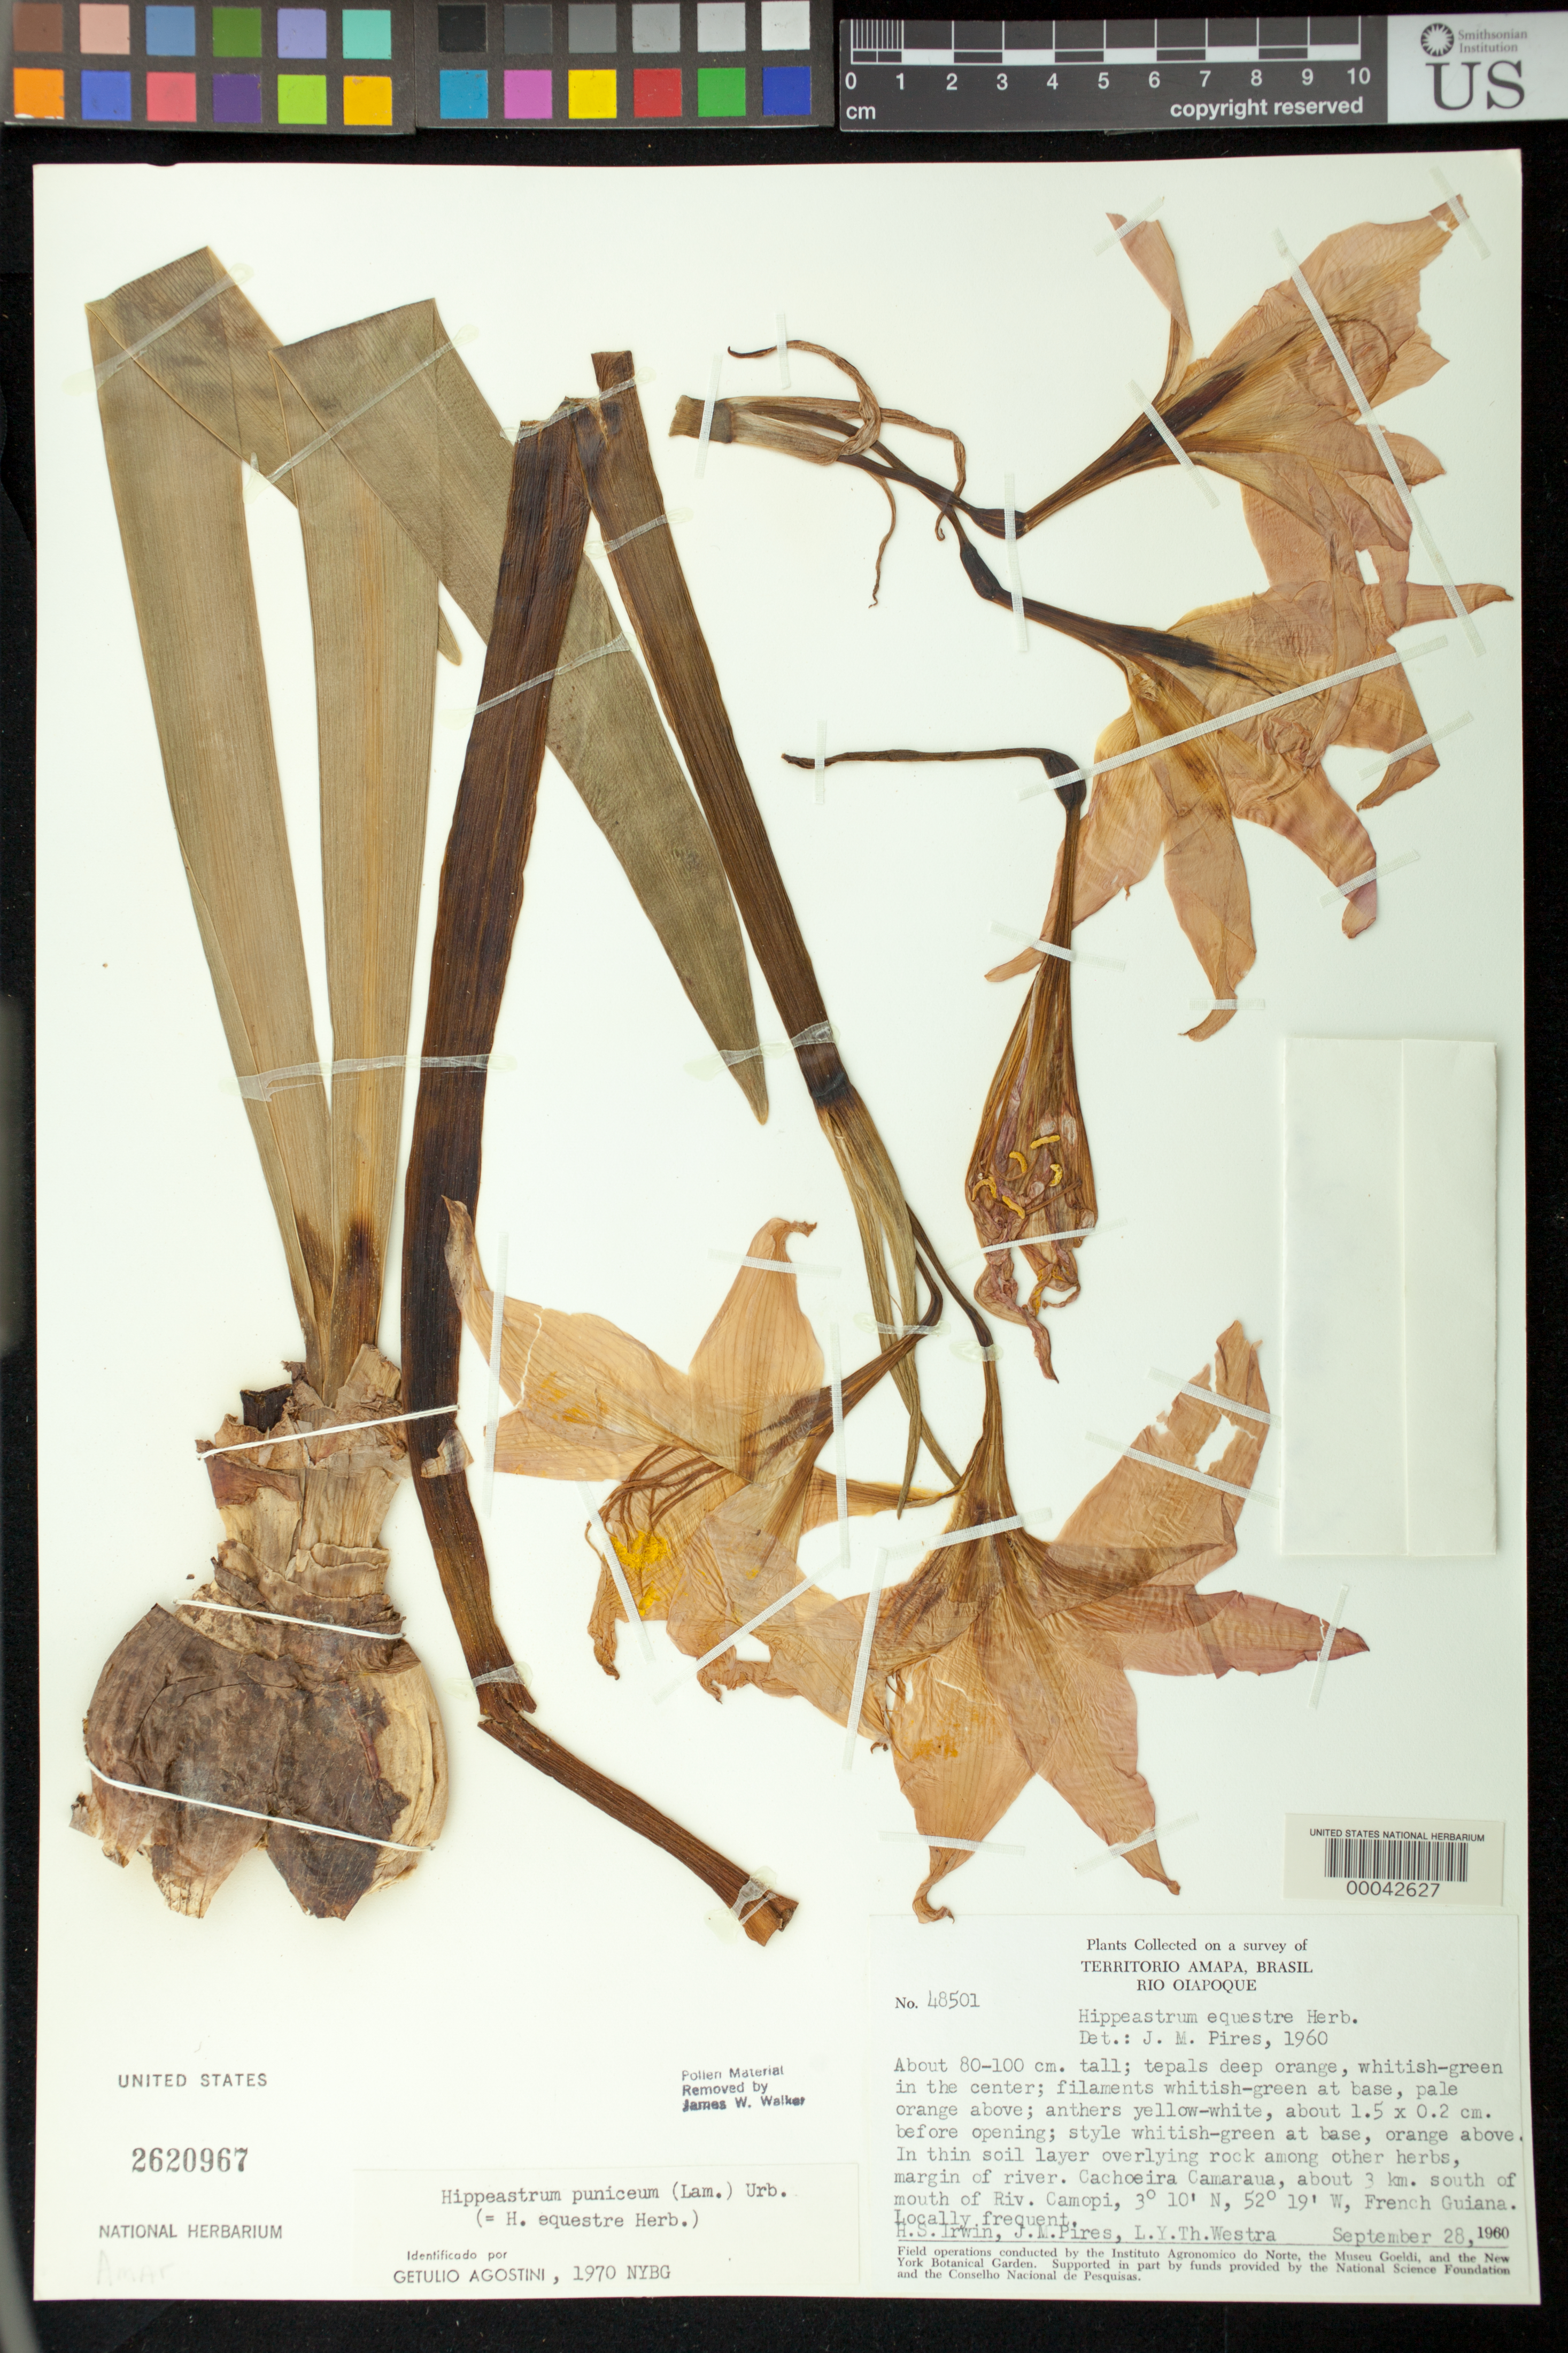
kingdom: Plantae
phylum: Tracheophyta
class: Liliopsida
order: Asparagales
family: Amaryllidaceae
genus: Hippeastrum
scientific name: Hippeastrum equestre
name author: (Aiton) Herb.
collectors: H. Irwin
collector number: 48501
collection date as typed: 28 Sep 1960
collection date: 1960-09-28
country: French Guiana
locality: Cachoeira camaraua, about 3 km s of mouth of river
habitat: In thin soil layer overlying rock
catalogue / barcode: US 2620967